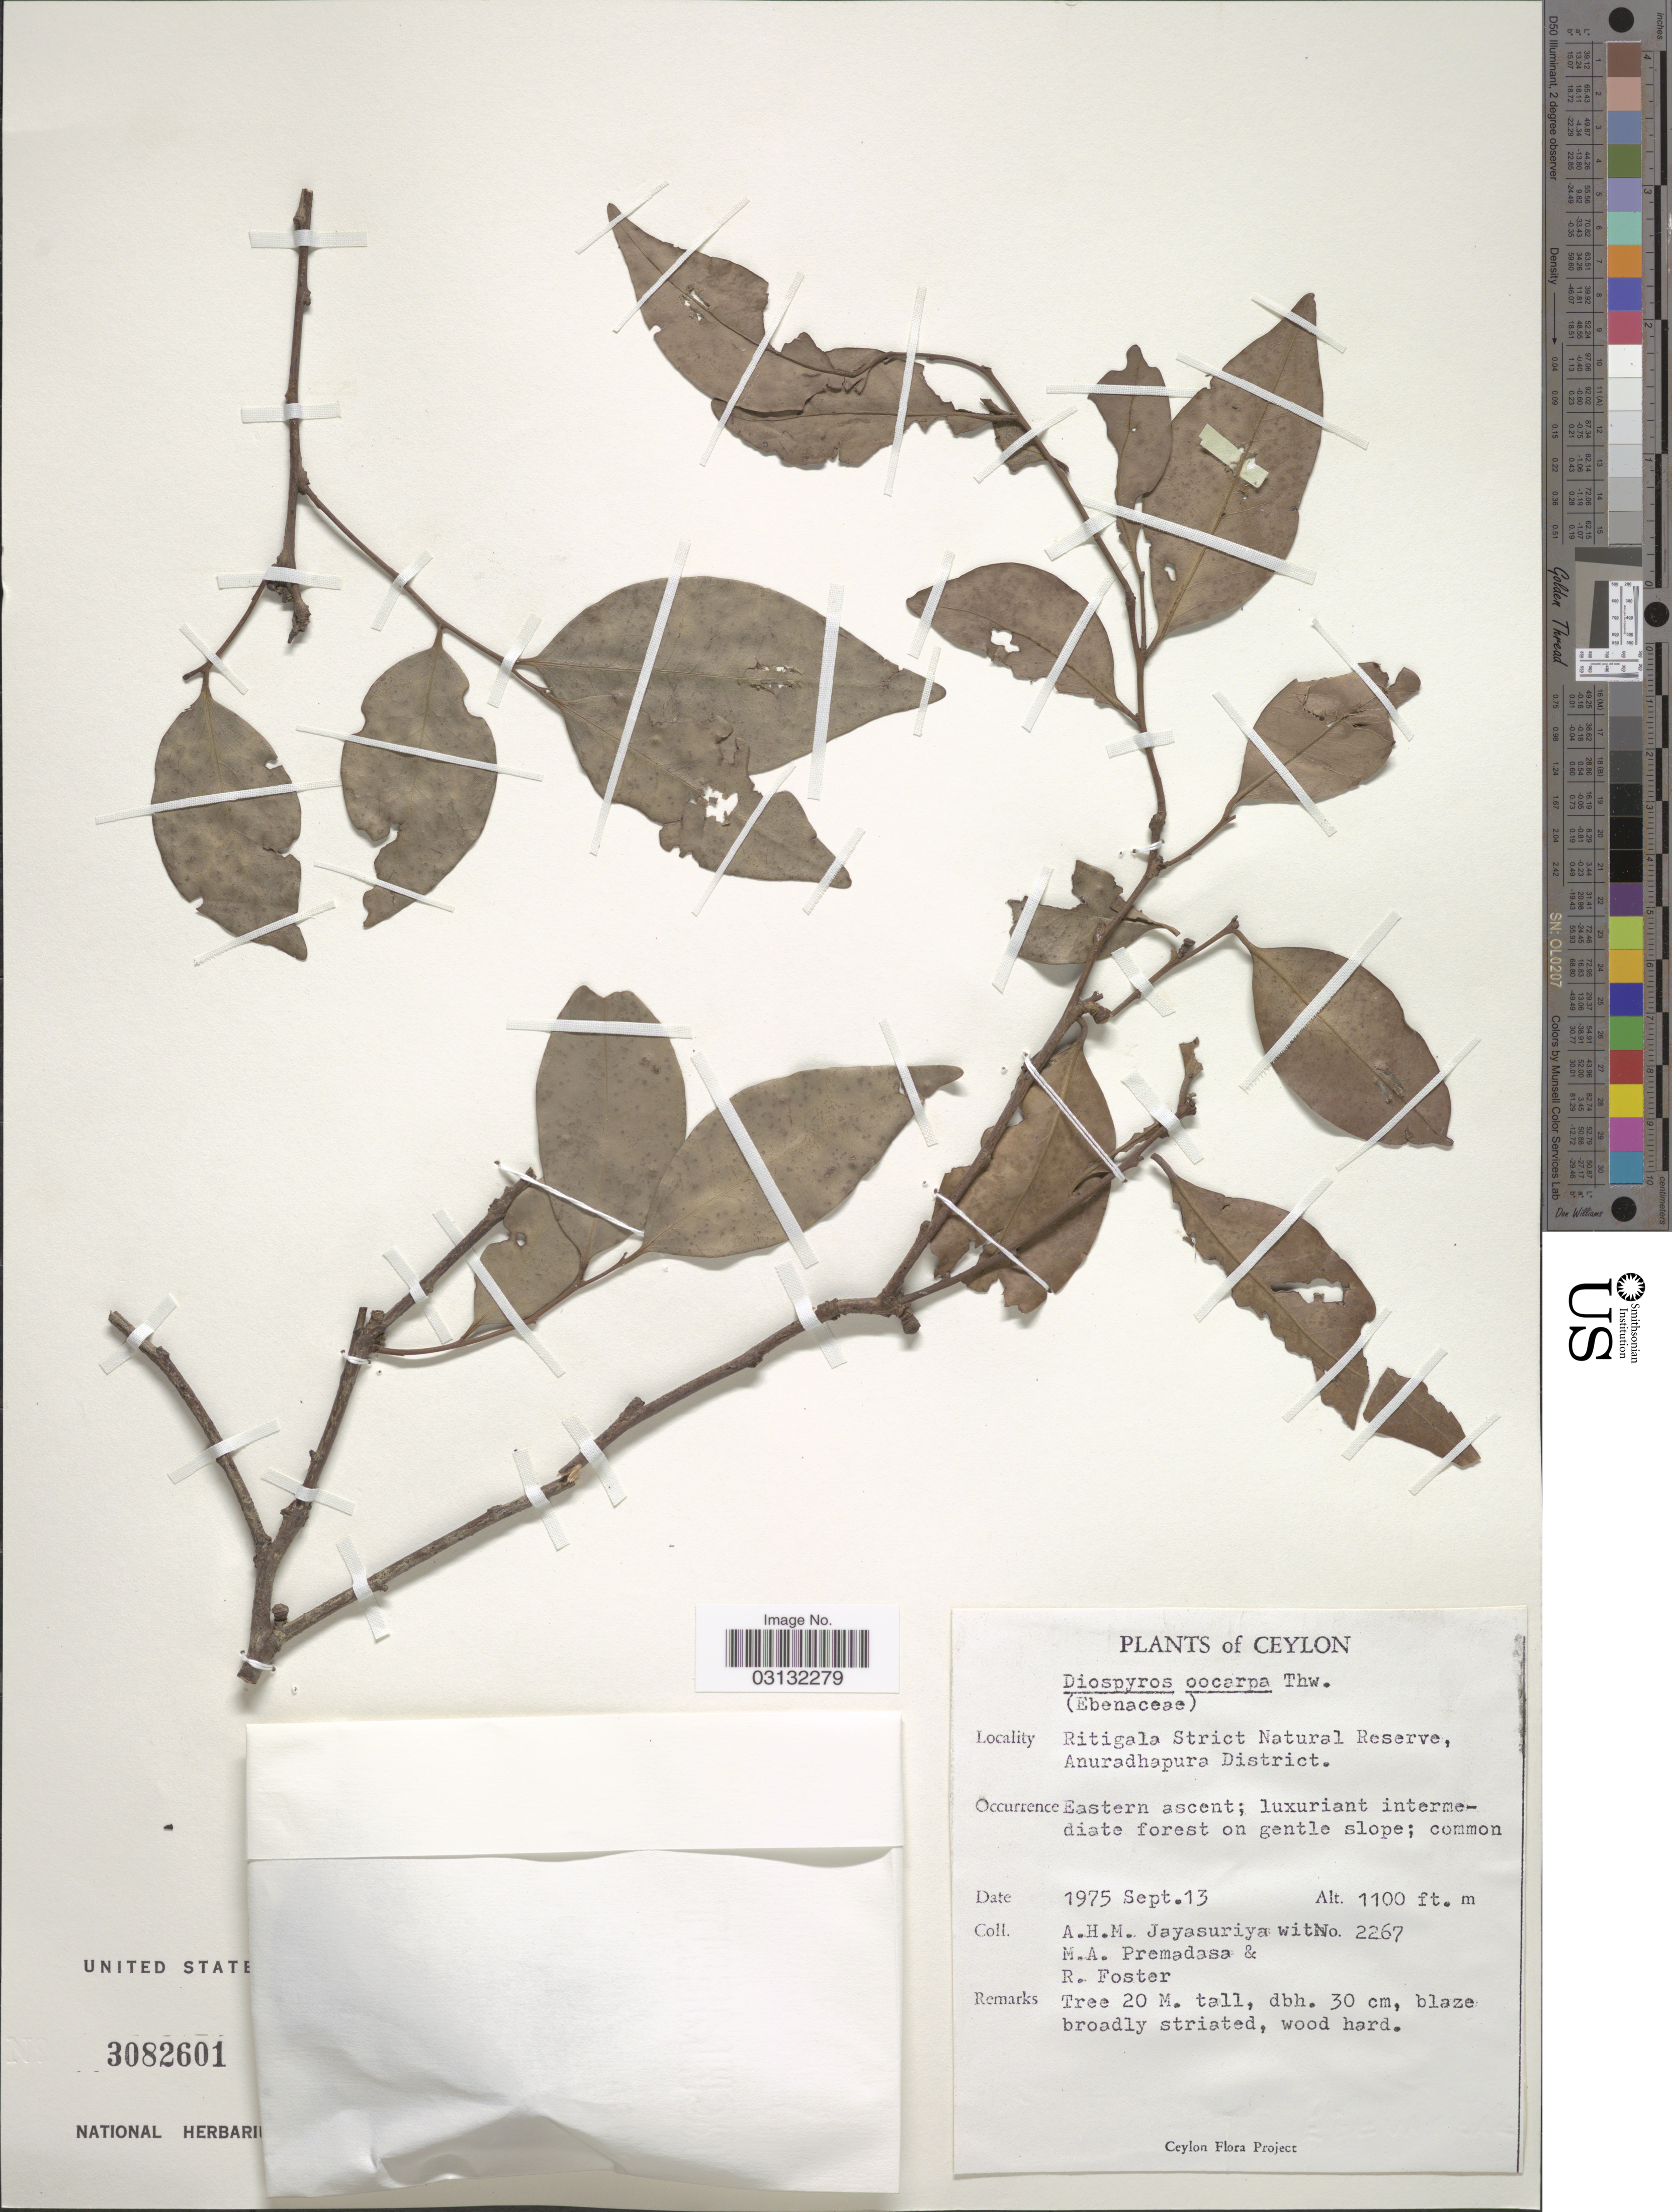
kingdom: Plantae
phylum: Tracheophyta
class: Magnoliopsida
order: Ericales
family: Ebenaceae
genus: Diospyros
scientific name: Diospyros oocarpa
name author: Thwaites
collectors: A. H. Jayasuriya, M. Premadasa & R. Foster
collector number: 2267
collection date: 1975-09-13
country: Sri Lanka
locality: Ceylon. Ritigala Strict Natural Reserve, Anuradhapura District. Eastern ascent.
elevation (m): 335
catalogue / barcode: US 3082601